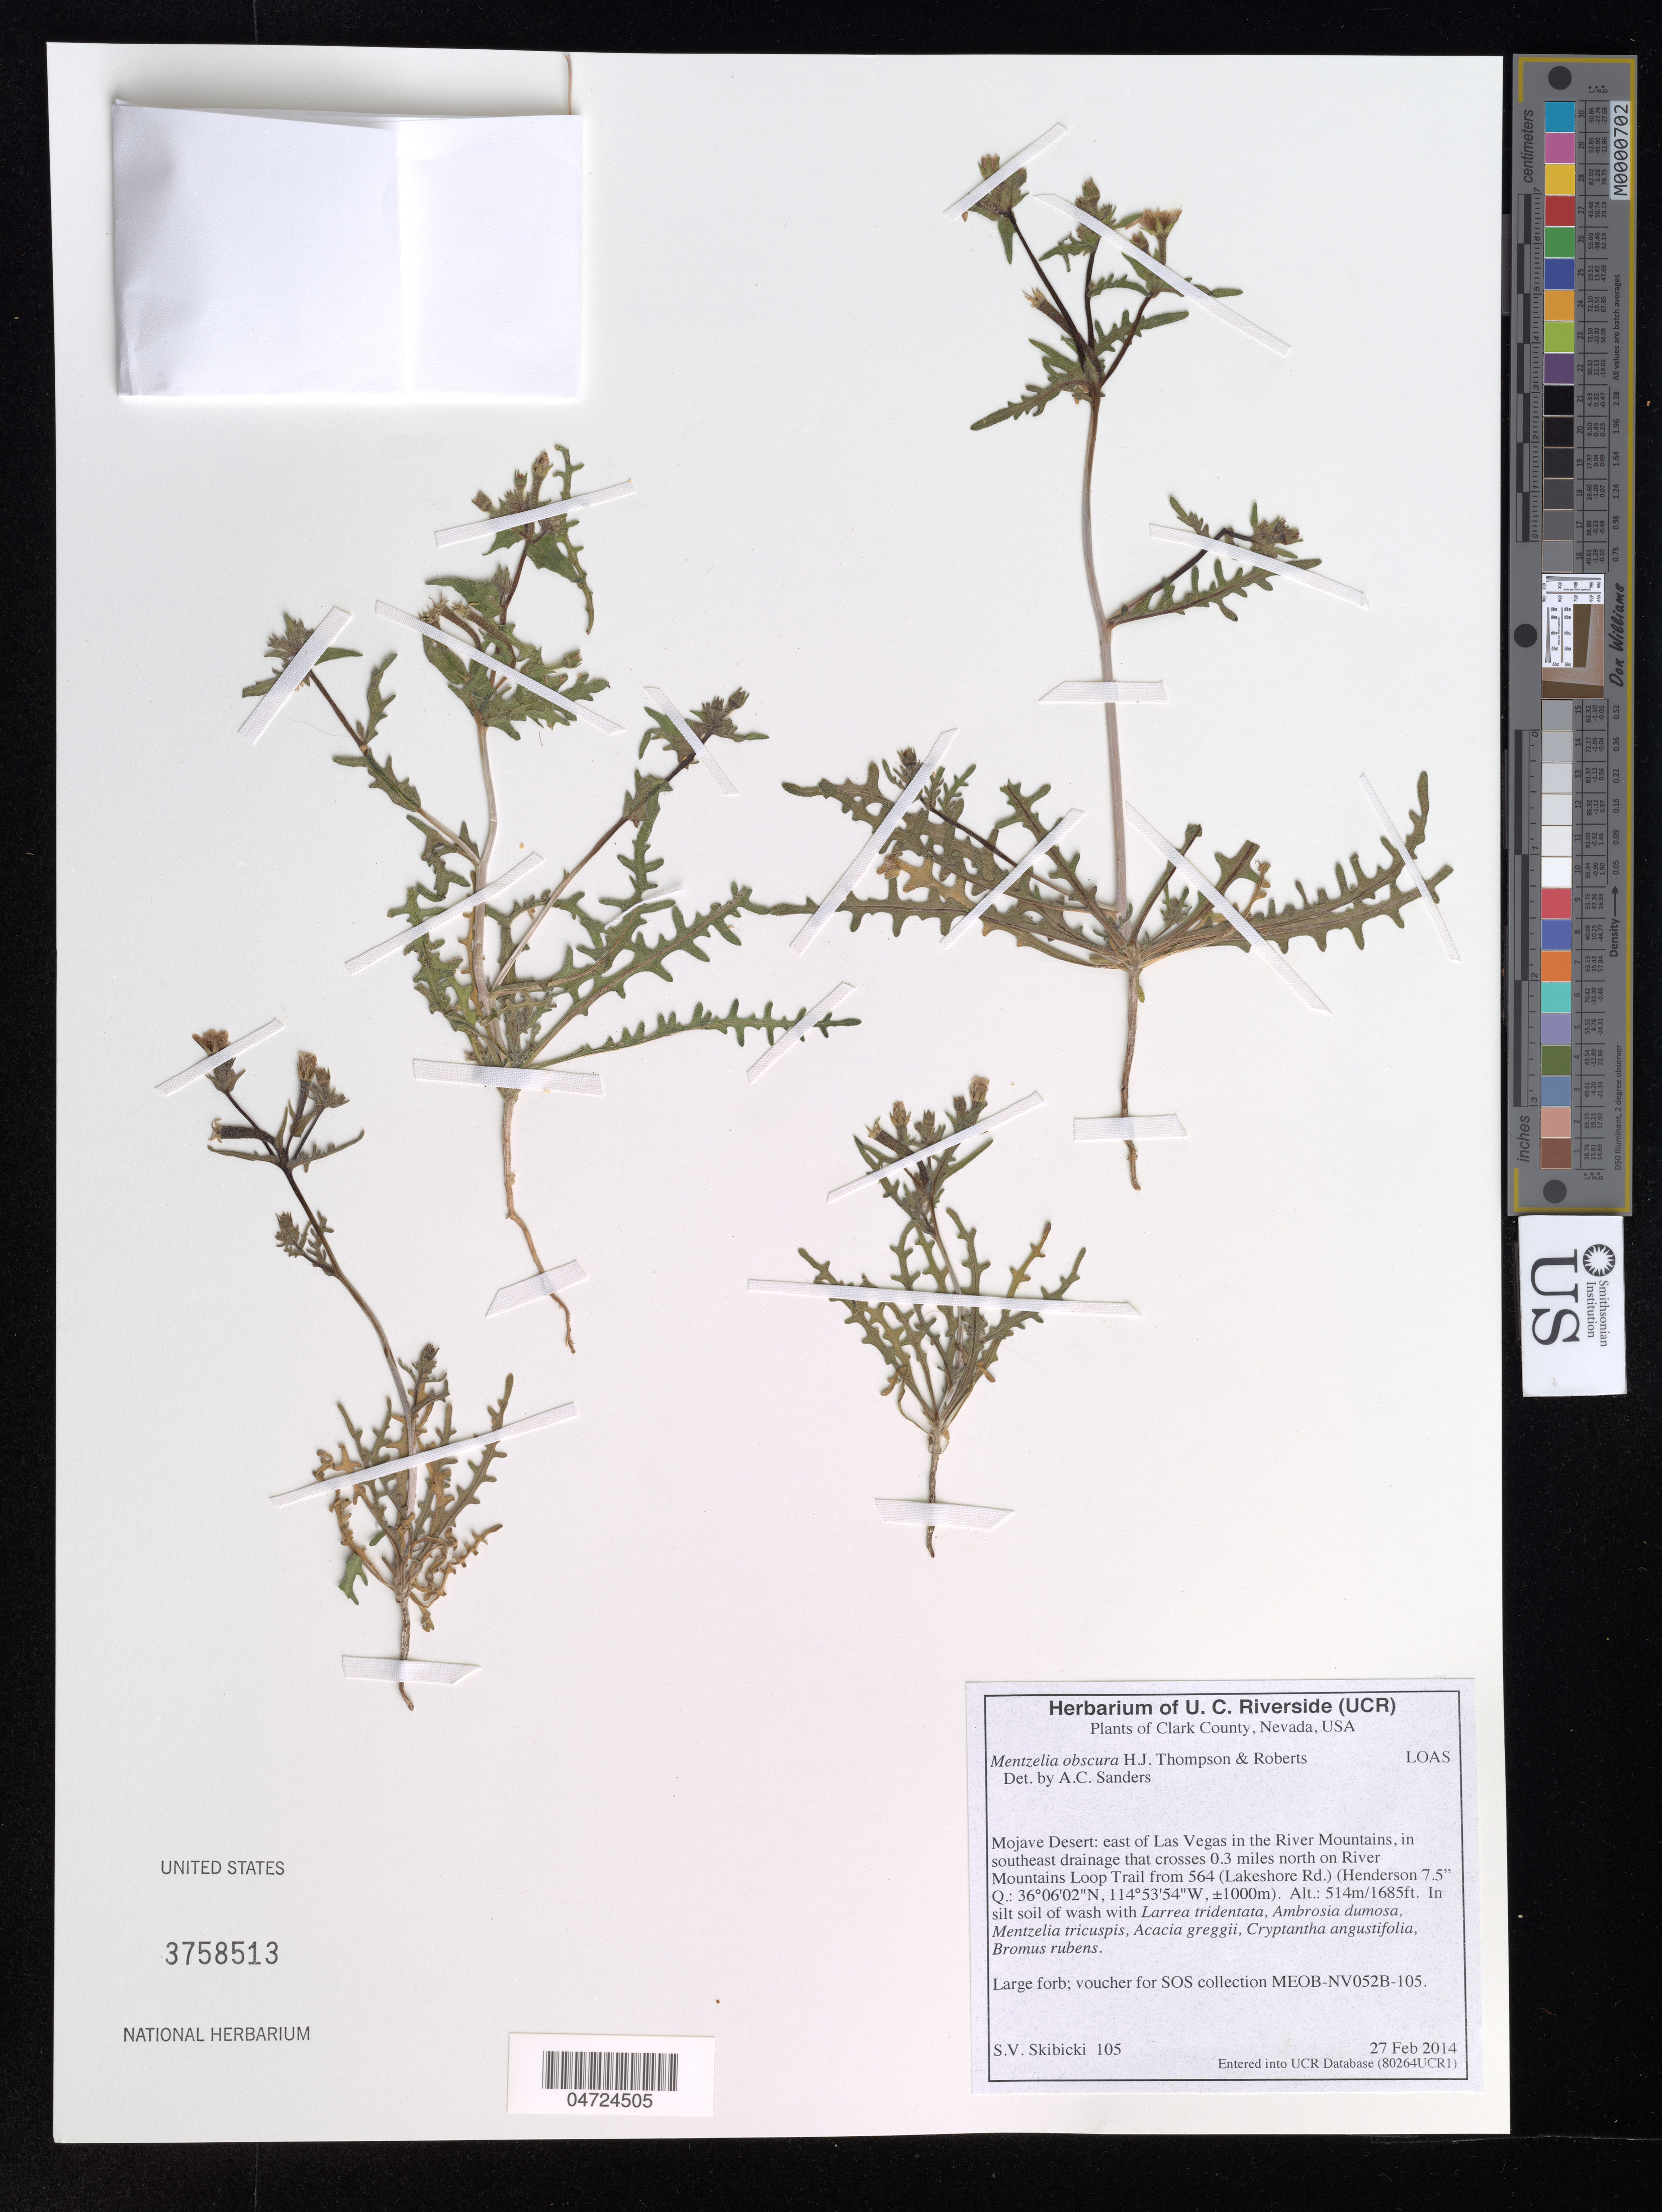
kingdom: Plantae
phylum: Tracheophyta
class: Magnoliopsida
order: Cornales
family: Loasaceae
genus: Mentzelia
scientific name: Mentzelia obscura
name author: H.J. Thomps. & J.E. Roberts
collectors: S. Skibicki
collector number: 105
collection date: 2014-02-27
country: United States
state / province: Nevada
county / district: Clark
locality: Clark County. Mojave Desert: east of Las Vegas in the River Mountains, in southeast drainage that crosses 0.3 miles north on River Mountains Loop Trail from 564 (Lakeshore Rd.) (Henderson 7.5" Q.).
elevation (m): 514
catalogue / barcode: US 3758513